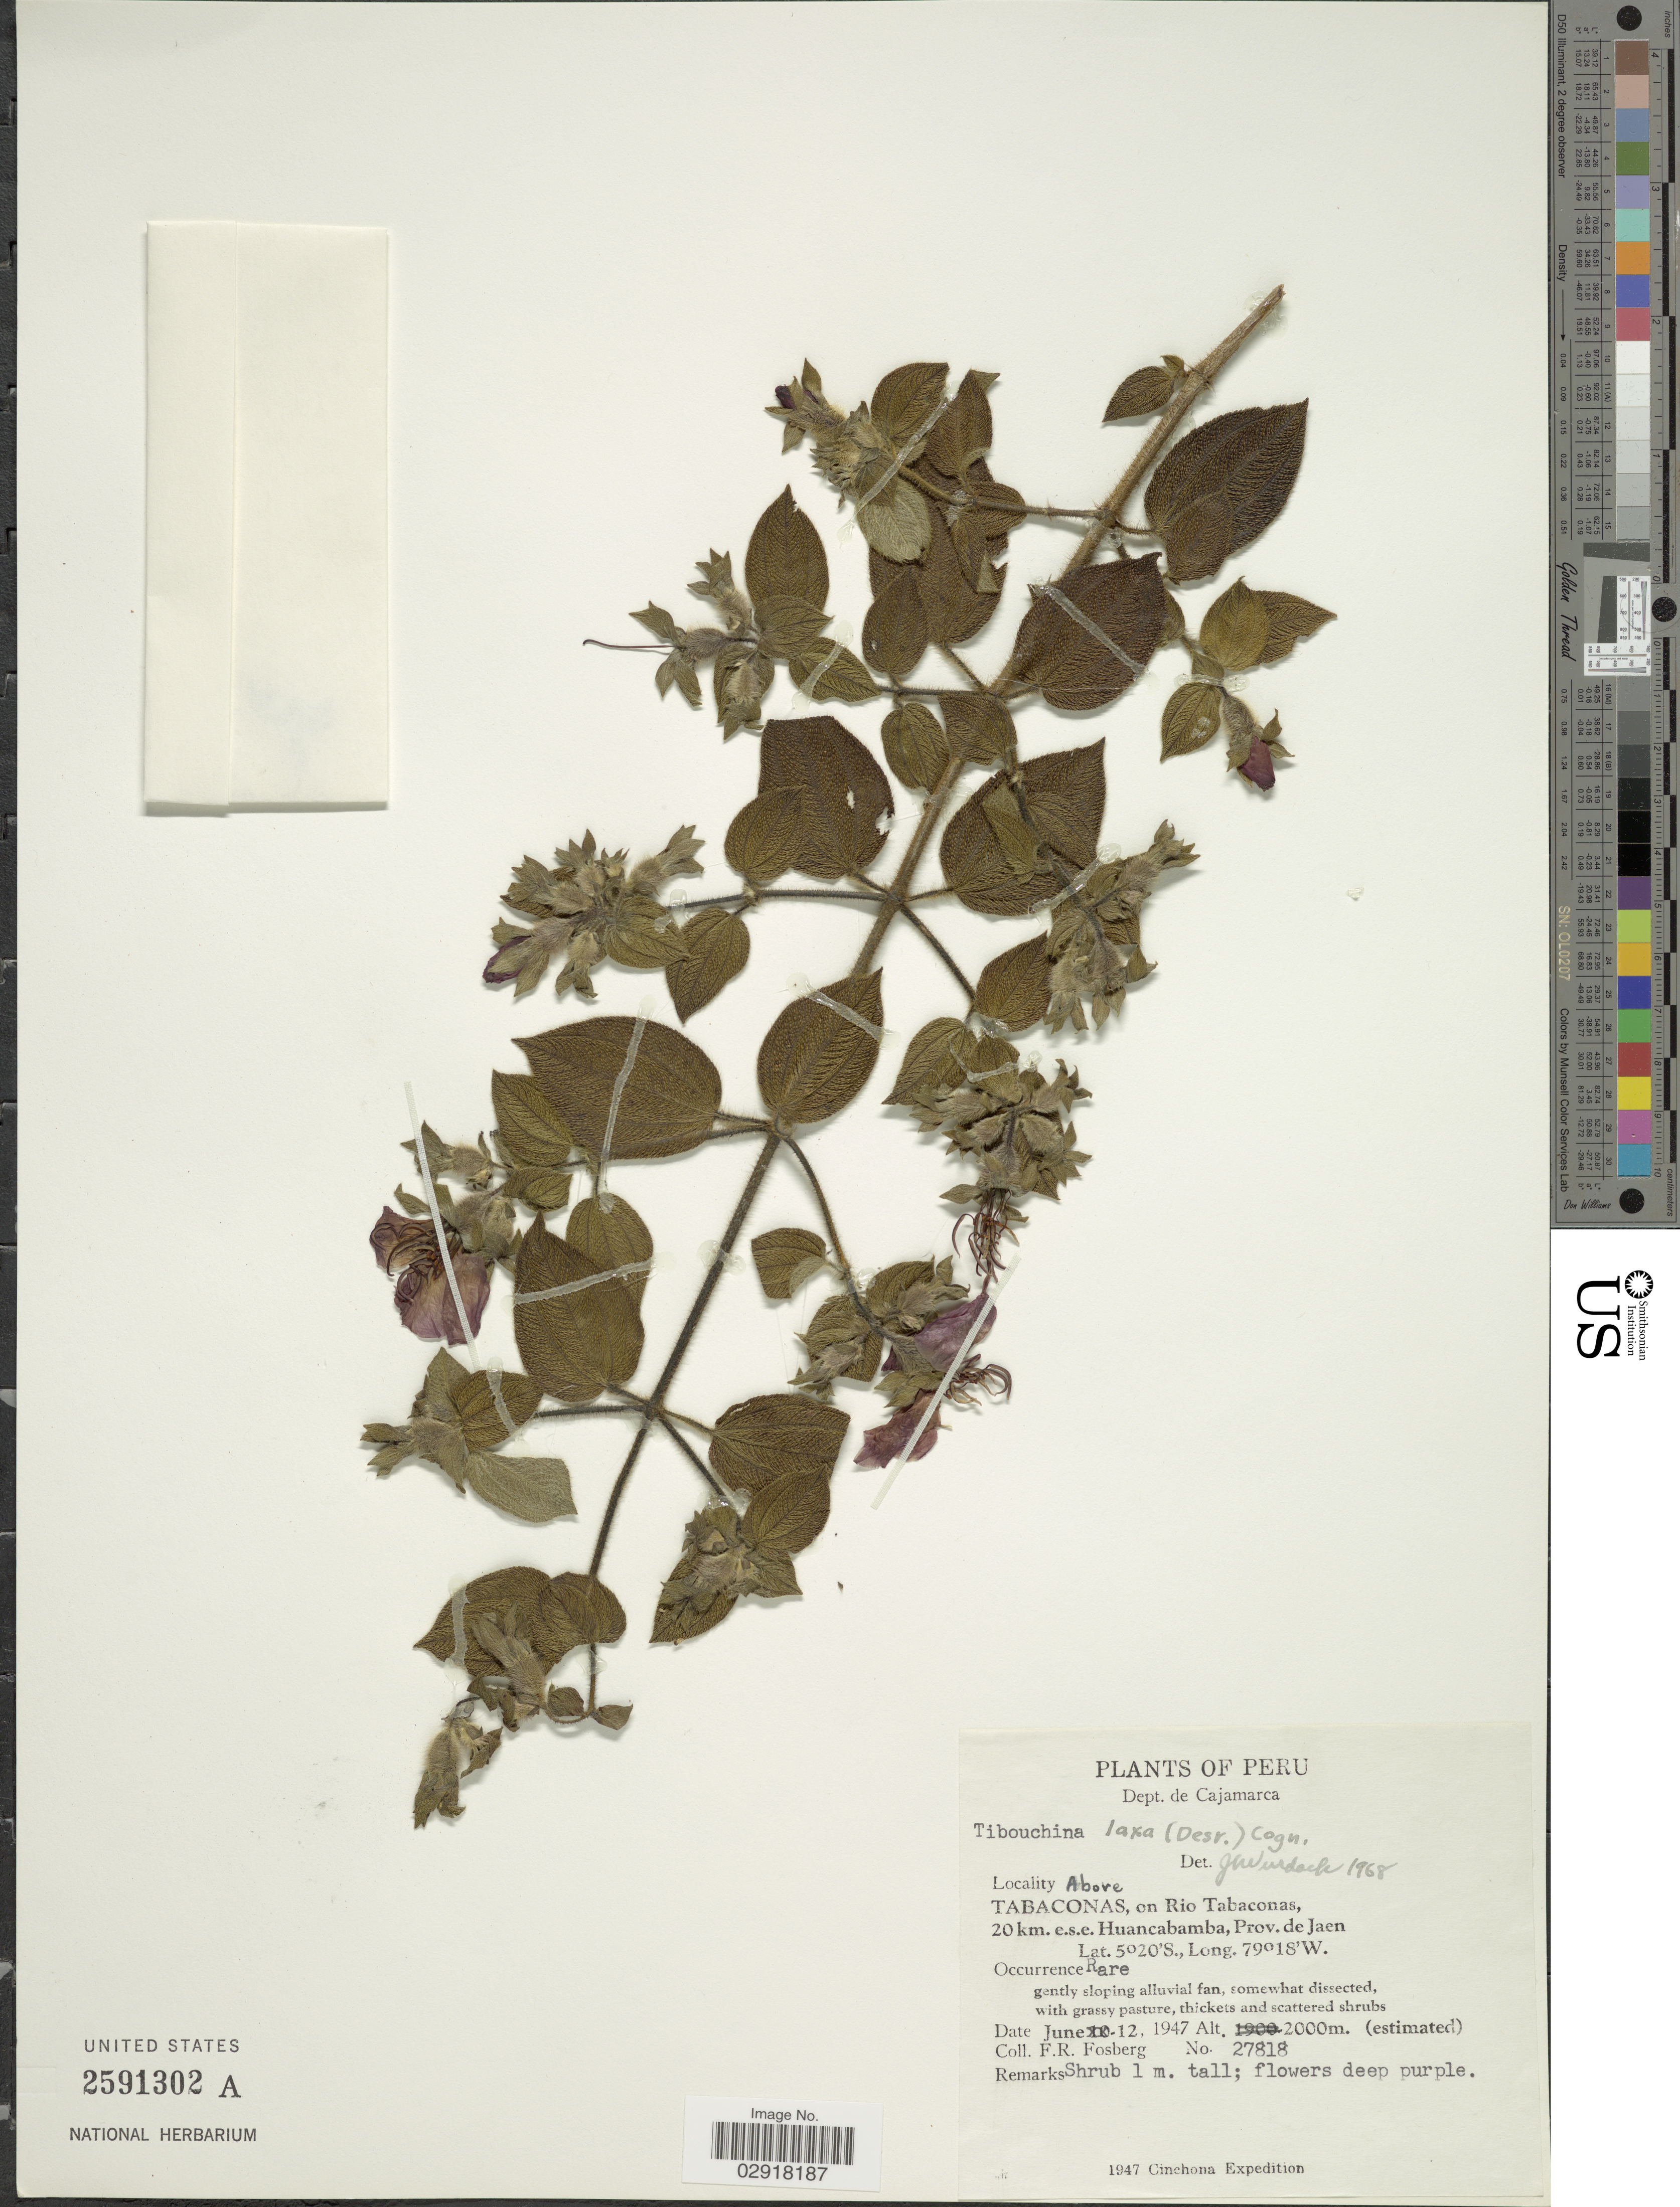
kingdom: Plantae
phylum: Tracheophyta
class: Magnoliopsida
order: Myrtales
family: Melastomataceae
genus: Chaetogastra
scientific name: Chaetogastra laxa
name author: (Desr.) P.J.F. Guim. & Michelang.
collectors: F. R. Fosberg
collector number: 27818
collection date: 1947-06-12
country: Peru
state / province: Cajamarca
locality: Dept. de Cajamarca. Above Tabaconas, on Rio Tabaconas, 20 km e.s.e. Huancabamba, Prov. de Jaen.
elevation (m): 2000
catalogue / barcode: US 2591302A